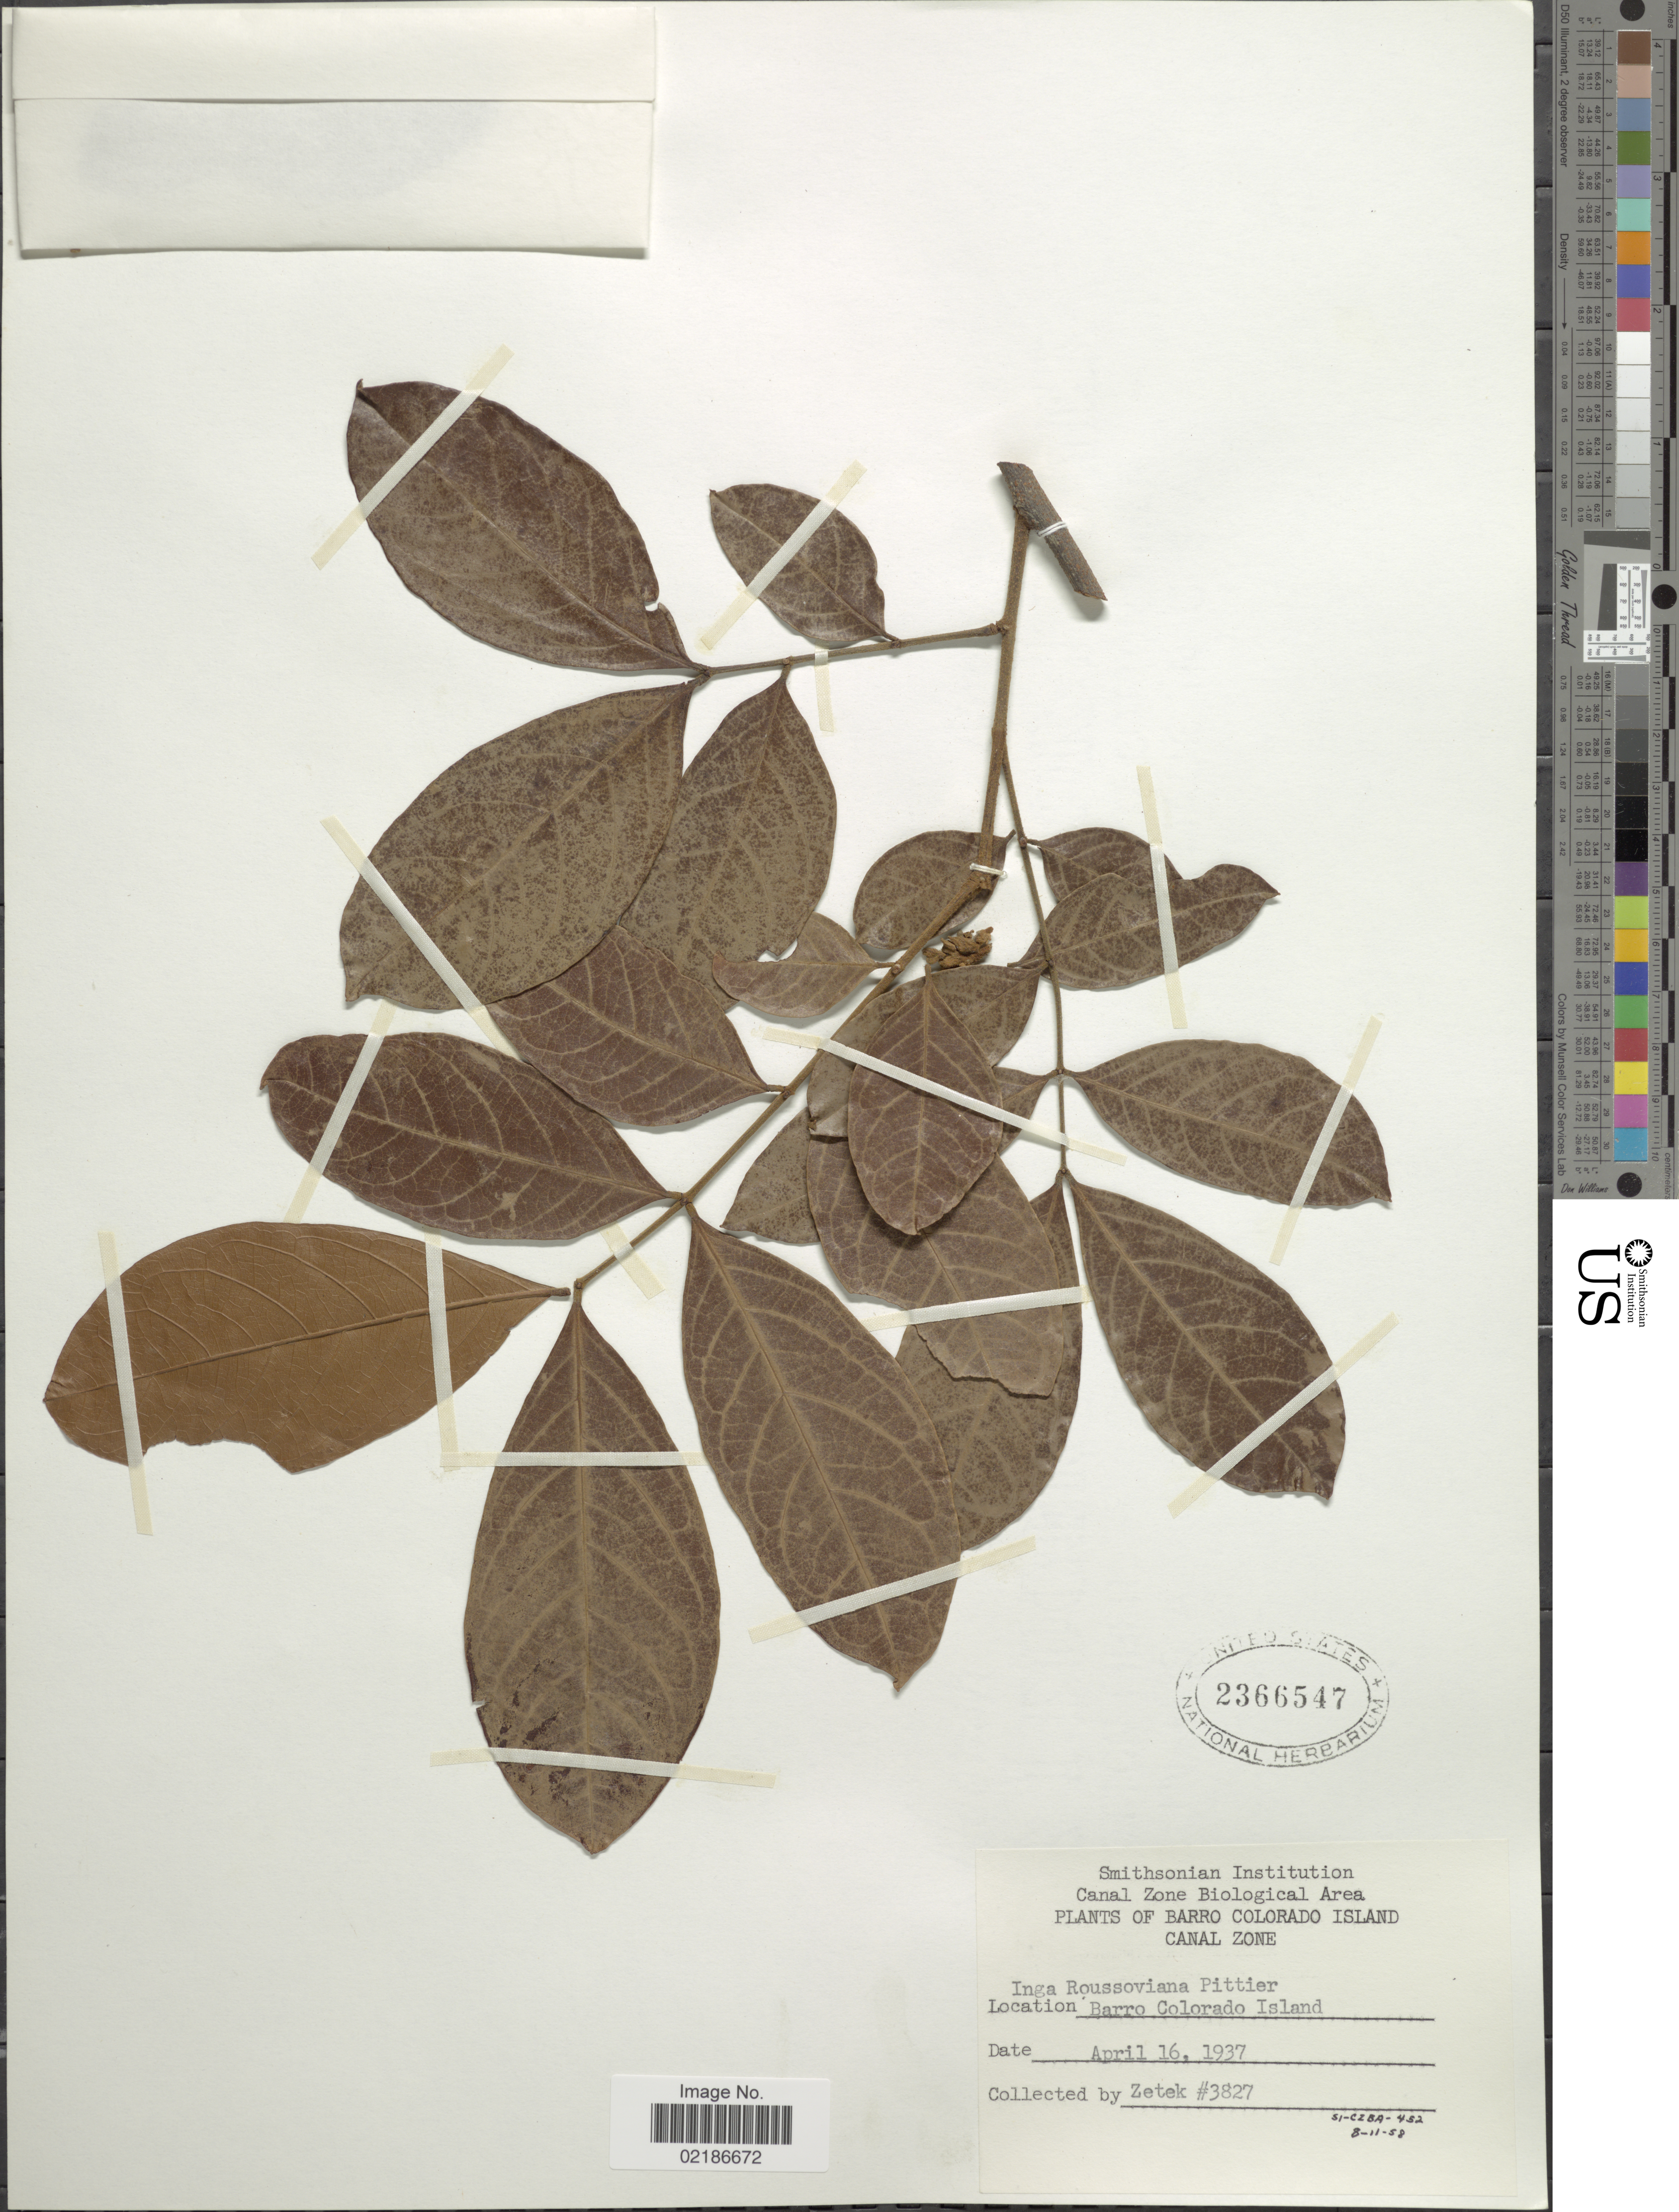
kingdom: Plantae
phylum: Tracheophyta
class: Magnoliopsida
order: Fabales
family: Fabaceae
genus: Inga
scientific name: Inga quaternata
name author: Poepp. & Endl.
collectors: -. Zetek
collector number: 3827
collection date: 1937-04-16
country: Panama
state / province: Panamá Oeste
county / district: Canal Zone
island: Barro Colorado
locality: Barro Colorado Island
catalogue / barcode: US 2366547